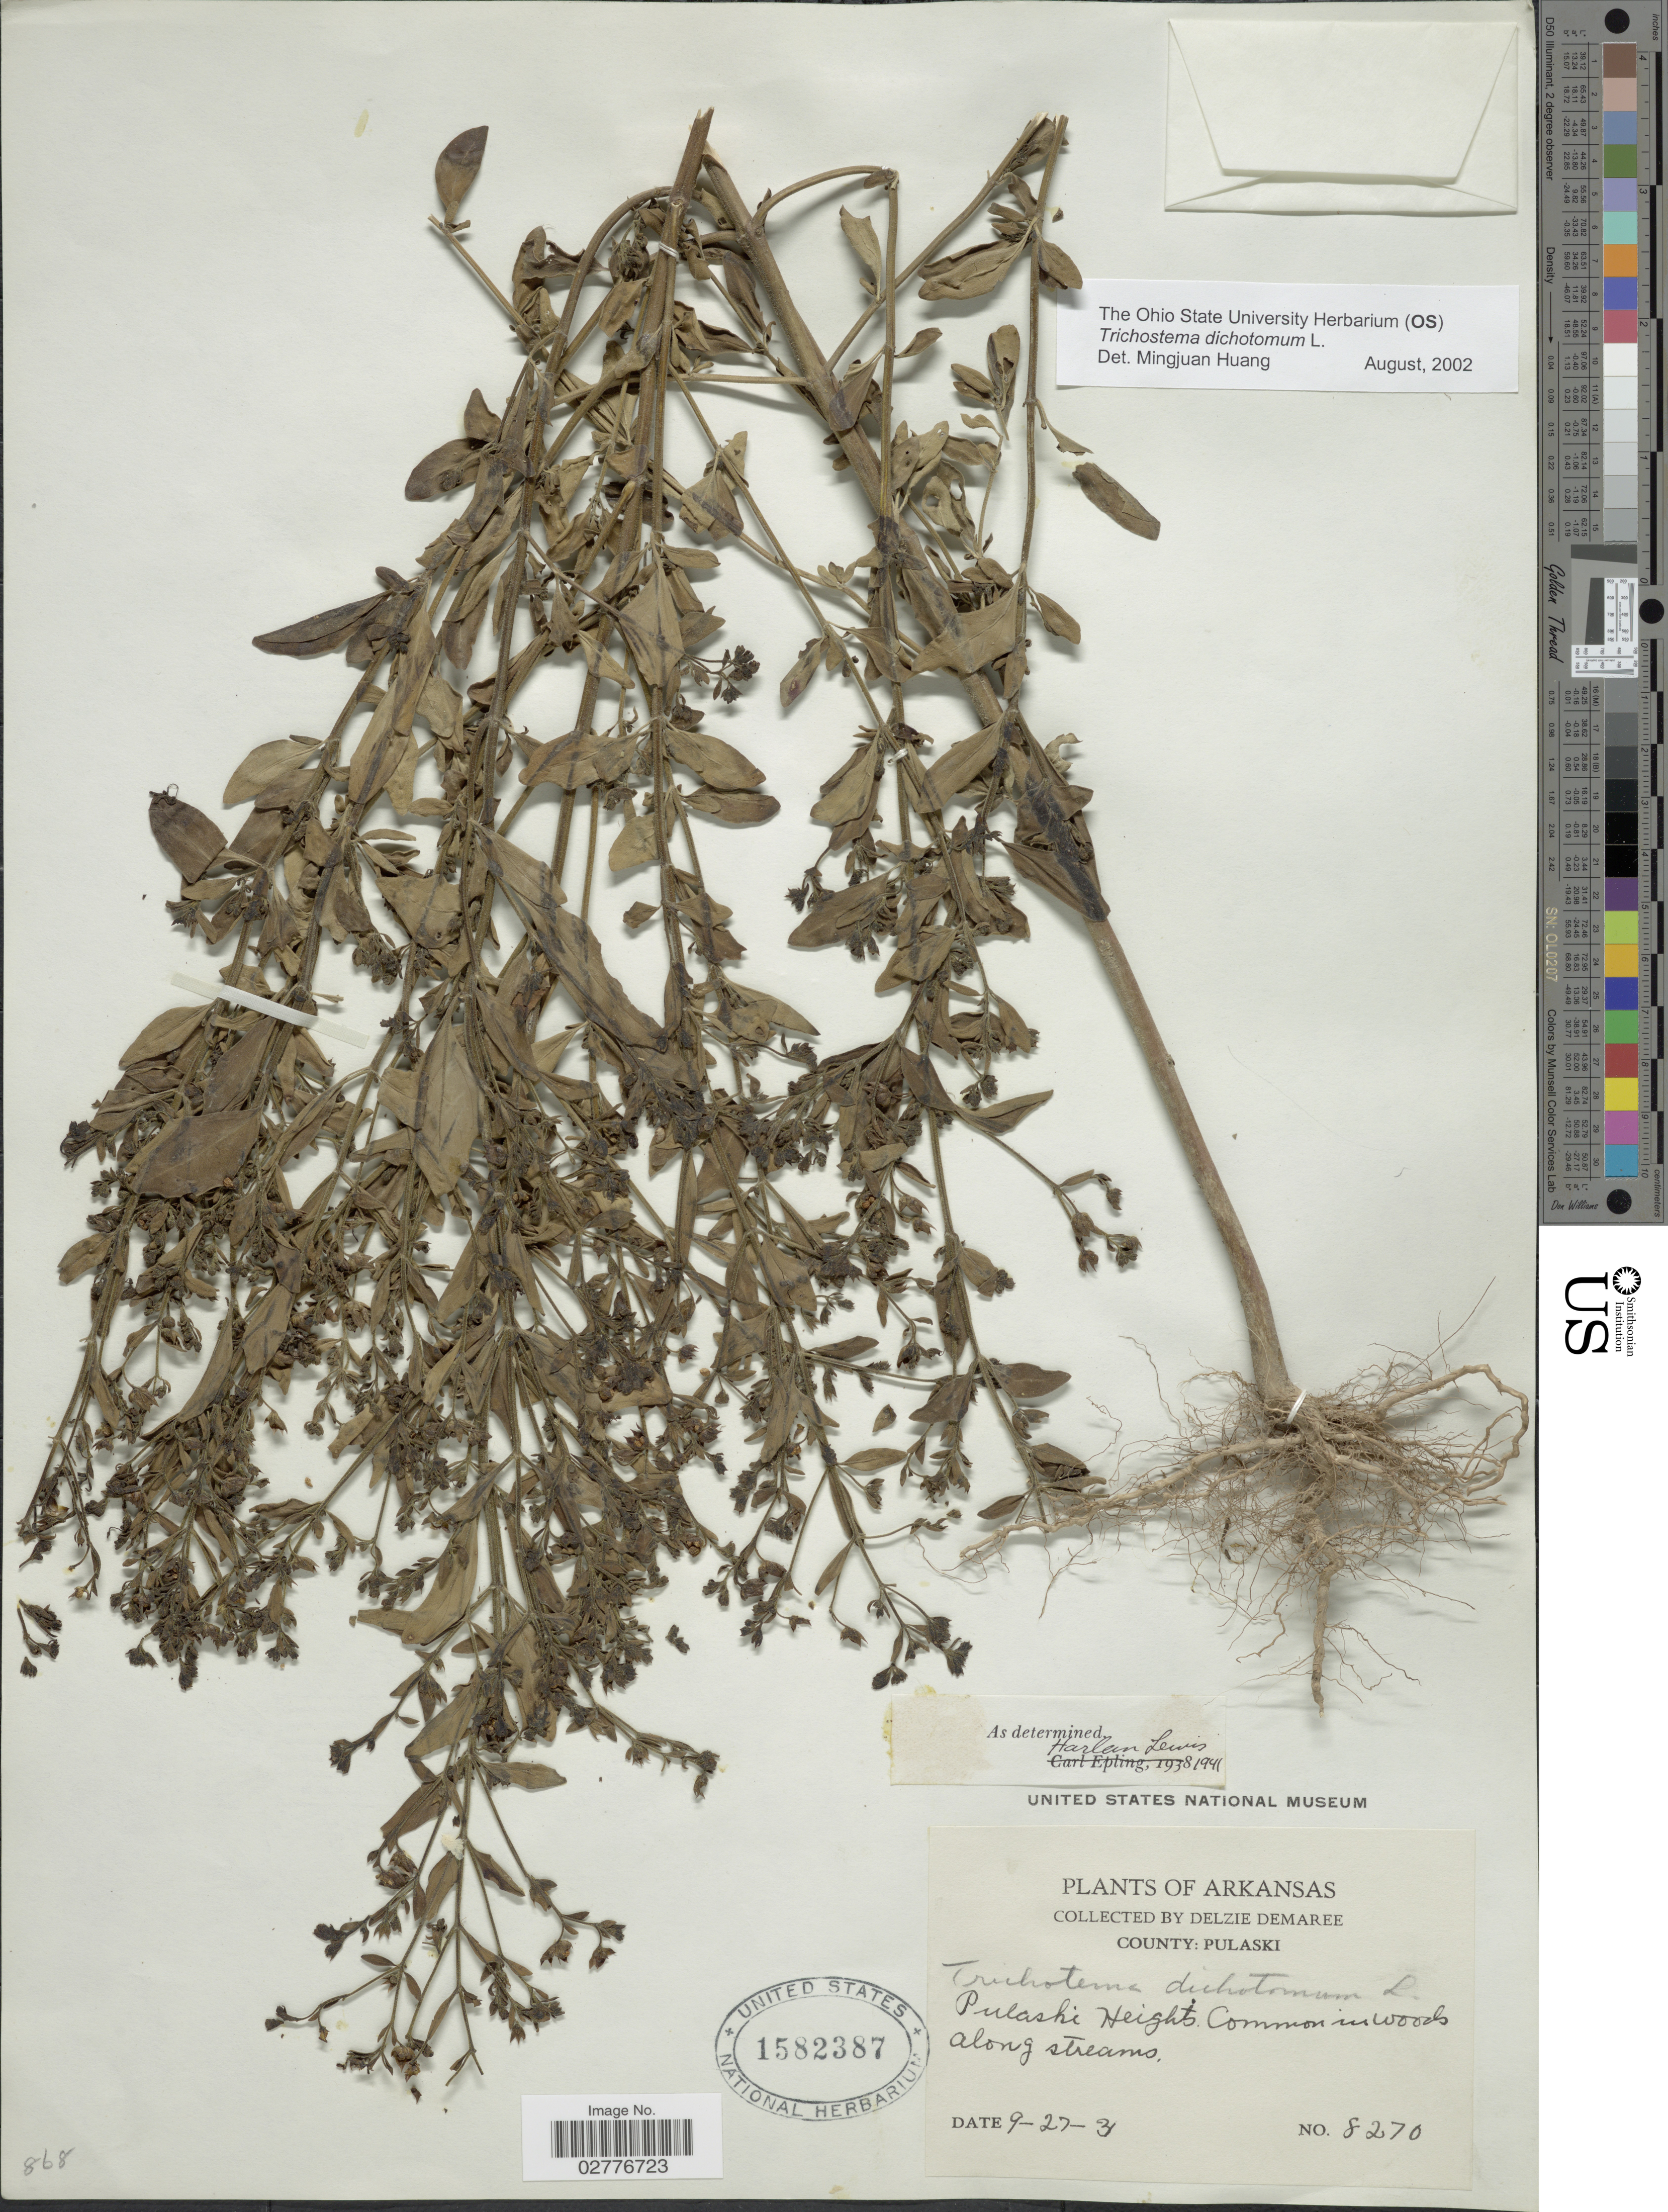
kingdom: Plantae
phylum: Tracheophyta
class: Magnoliopsida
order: Lamiales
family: Lamiaceae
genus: Trichostema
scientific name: Trichostema dichotomum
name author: L.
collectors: D. Demaree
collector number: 8270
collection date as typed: Transcribed d/m/y: 27/9/31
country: United States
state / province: Arkansas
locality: County: Pulaski. Pulaski Heights.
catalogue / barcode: US 1582387